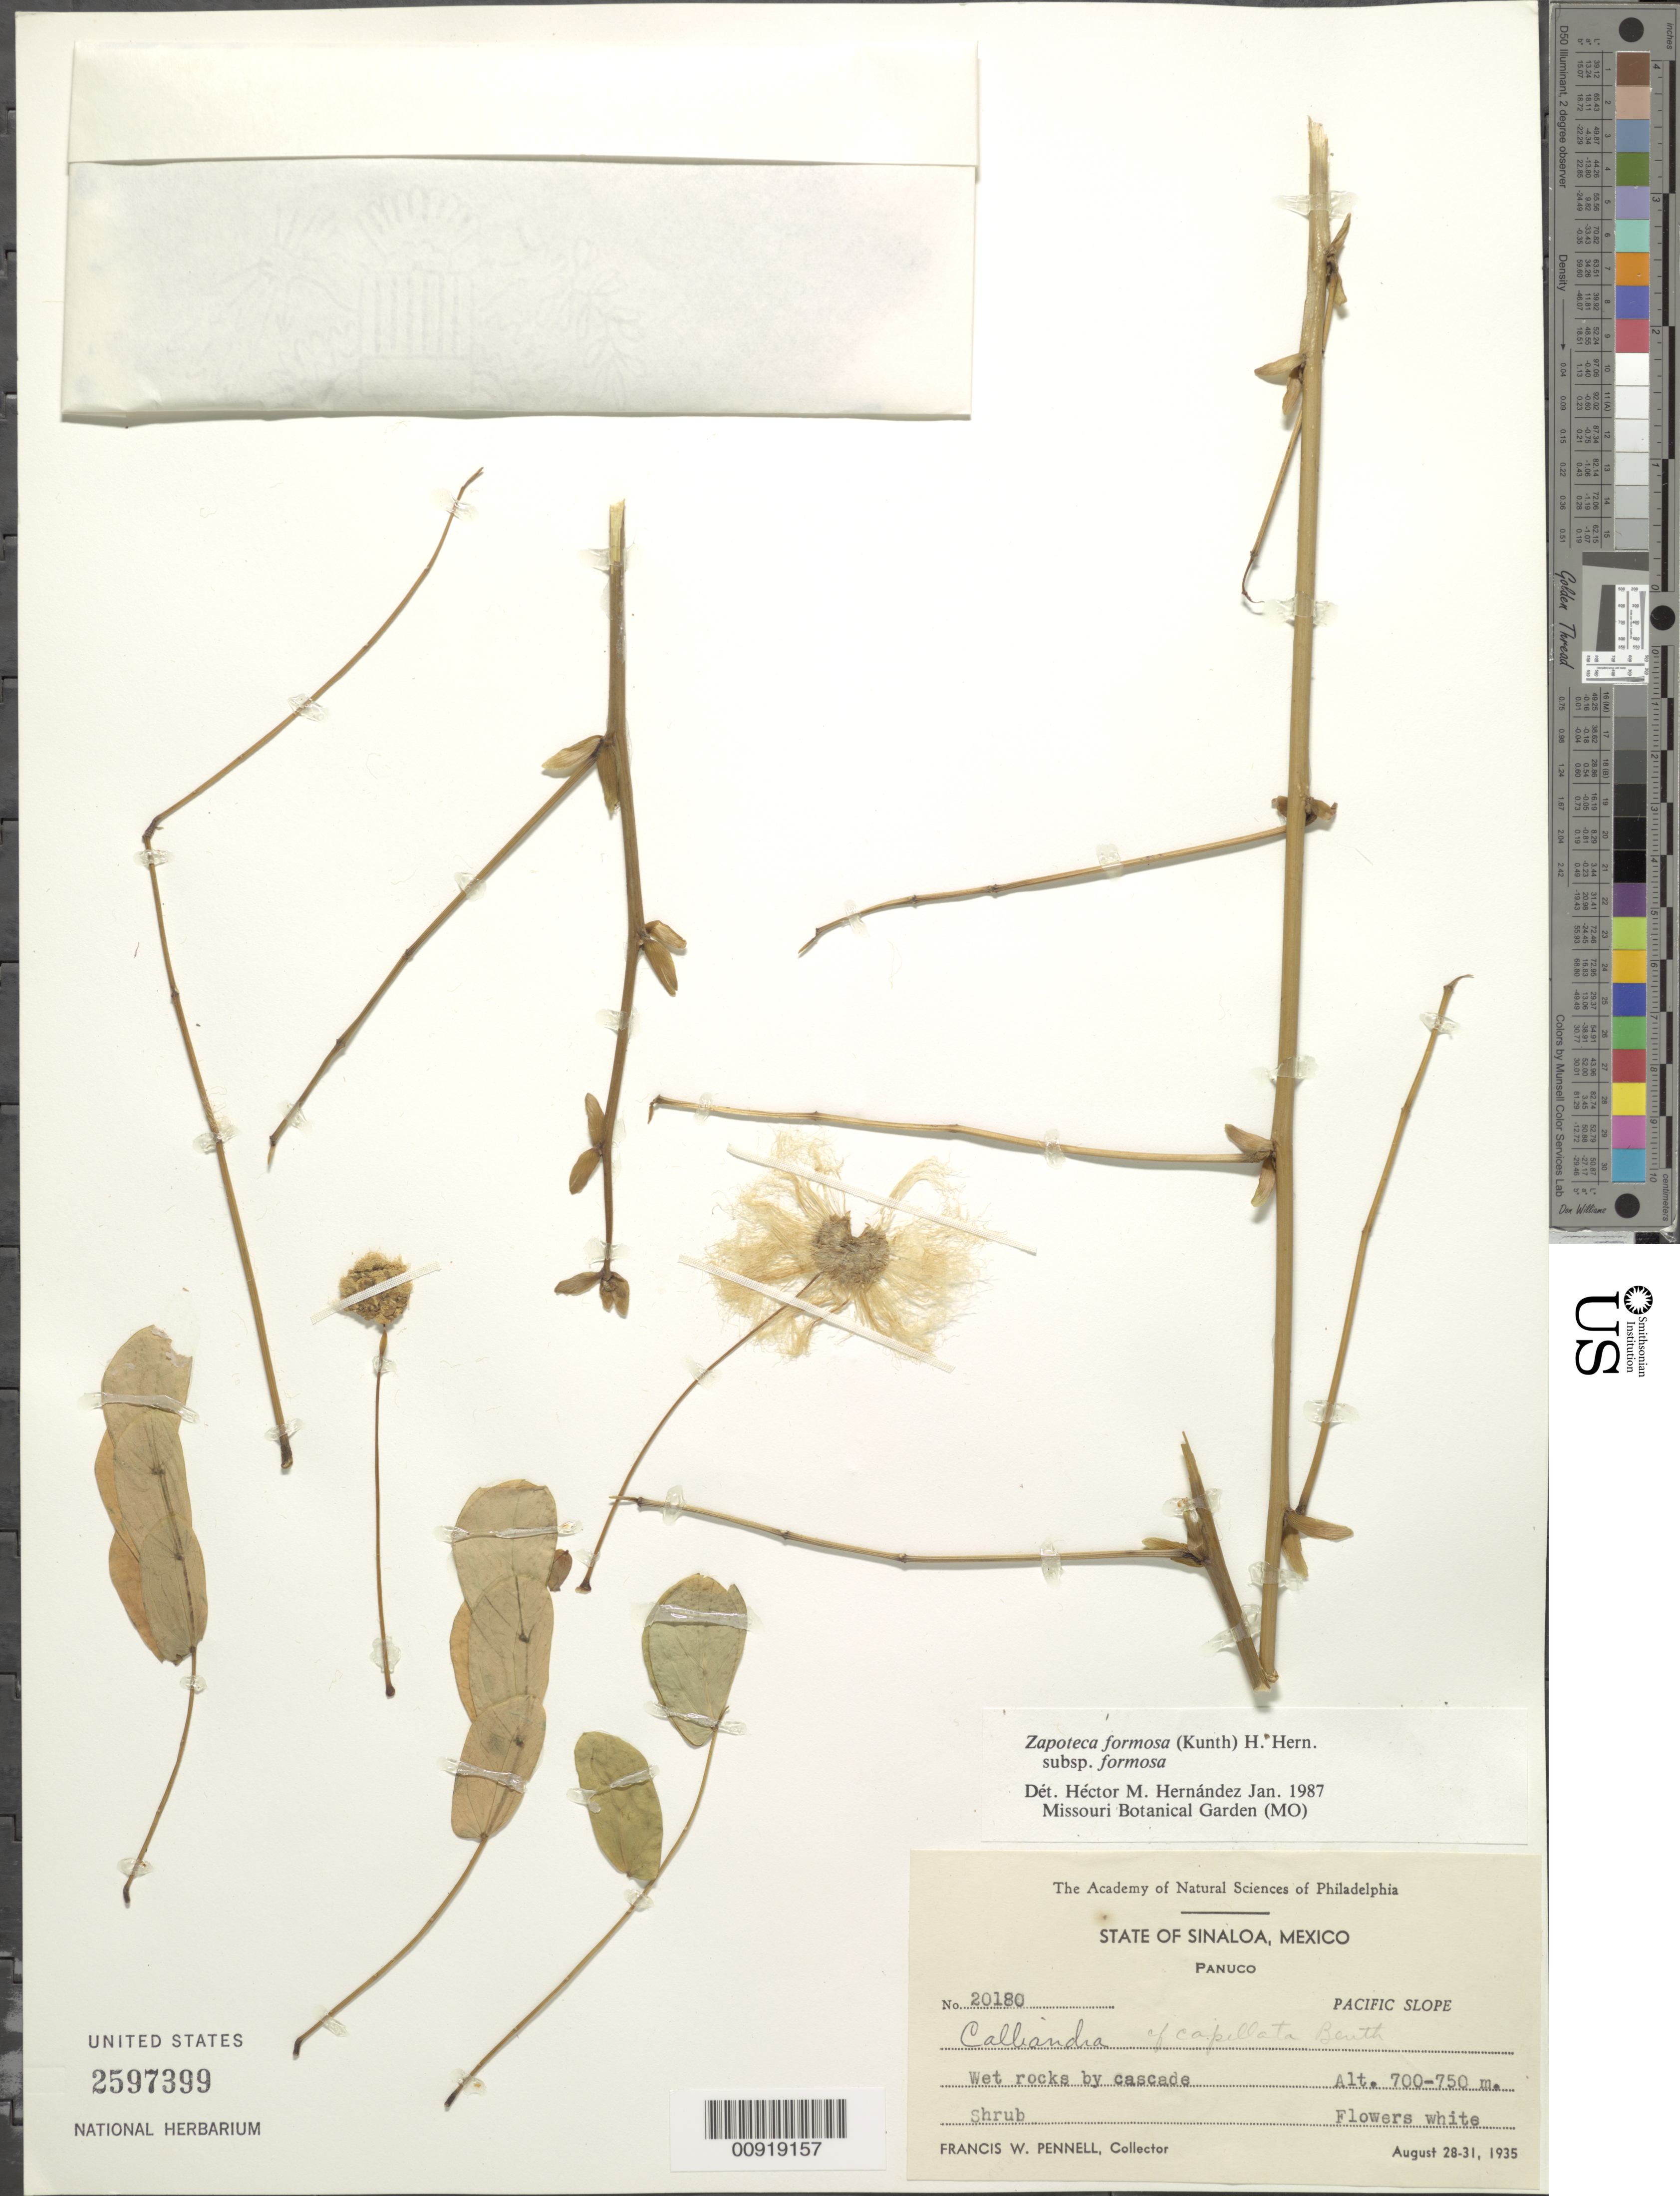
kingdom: Plantae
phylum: Tracheophyta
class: Magnoliopsida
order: Fabales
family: Fabaceae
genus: Zapoteca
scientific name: Zapoteca formosa subsp. formosa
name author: (Kunth) H.M. Hern.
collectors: F. W. Pennell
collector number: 20180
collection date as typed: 28 Aug 1935 to 31 Aug 1935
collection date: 1935-08-28/1935-08-31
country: Mexico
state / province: Sinaloa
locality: Panuco, State of Sinaloa. Pacific slope.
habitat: Wet rocks by cascade.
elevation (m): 750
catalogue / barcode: US 2597399